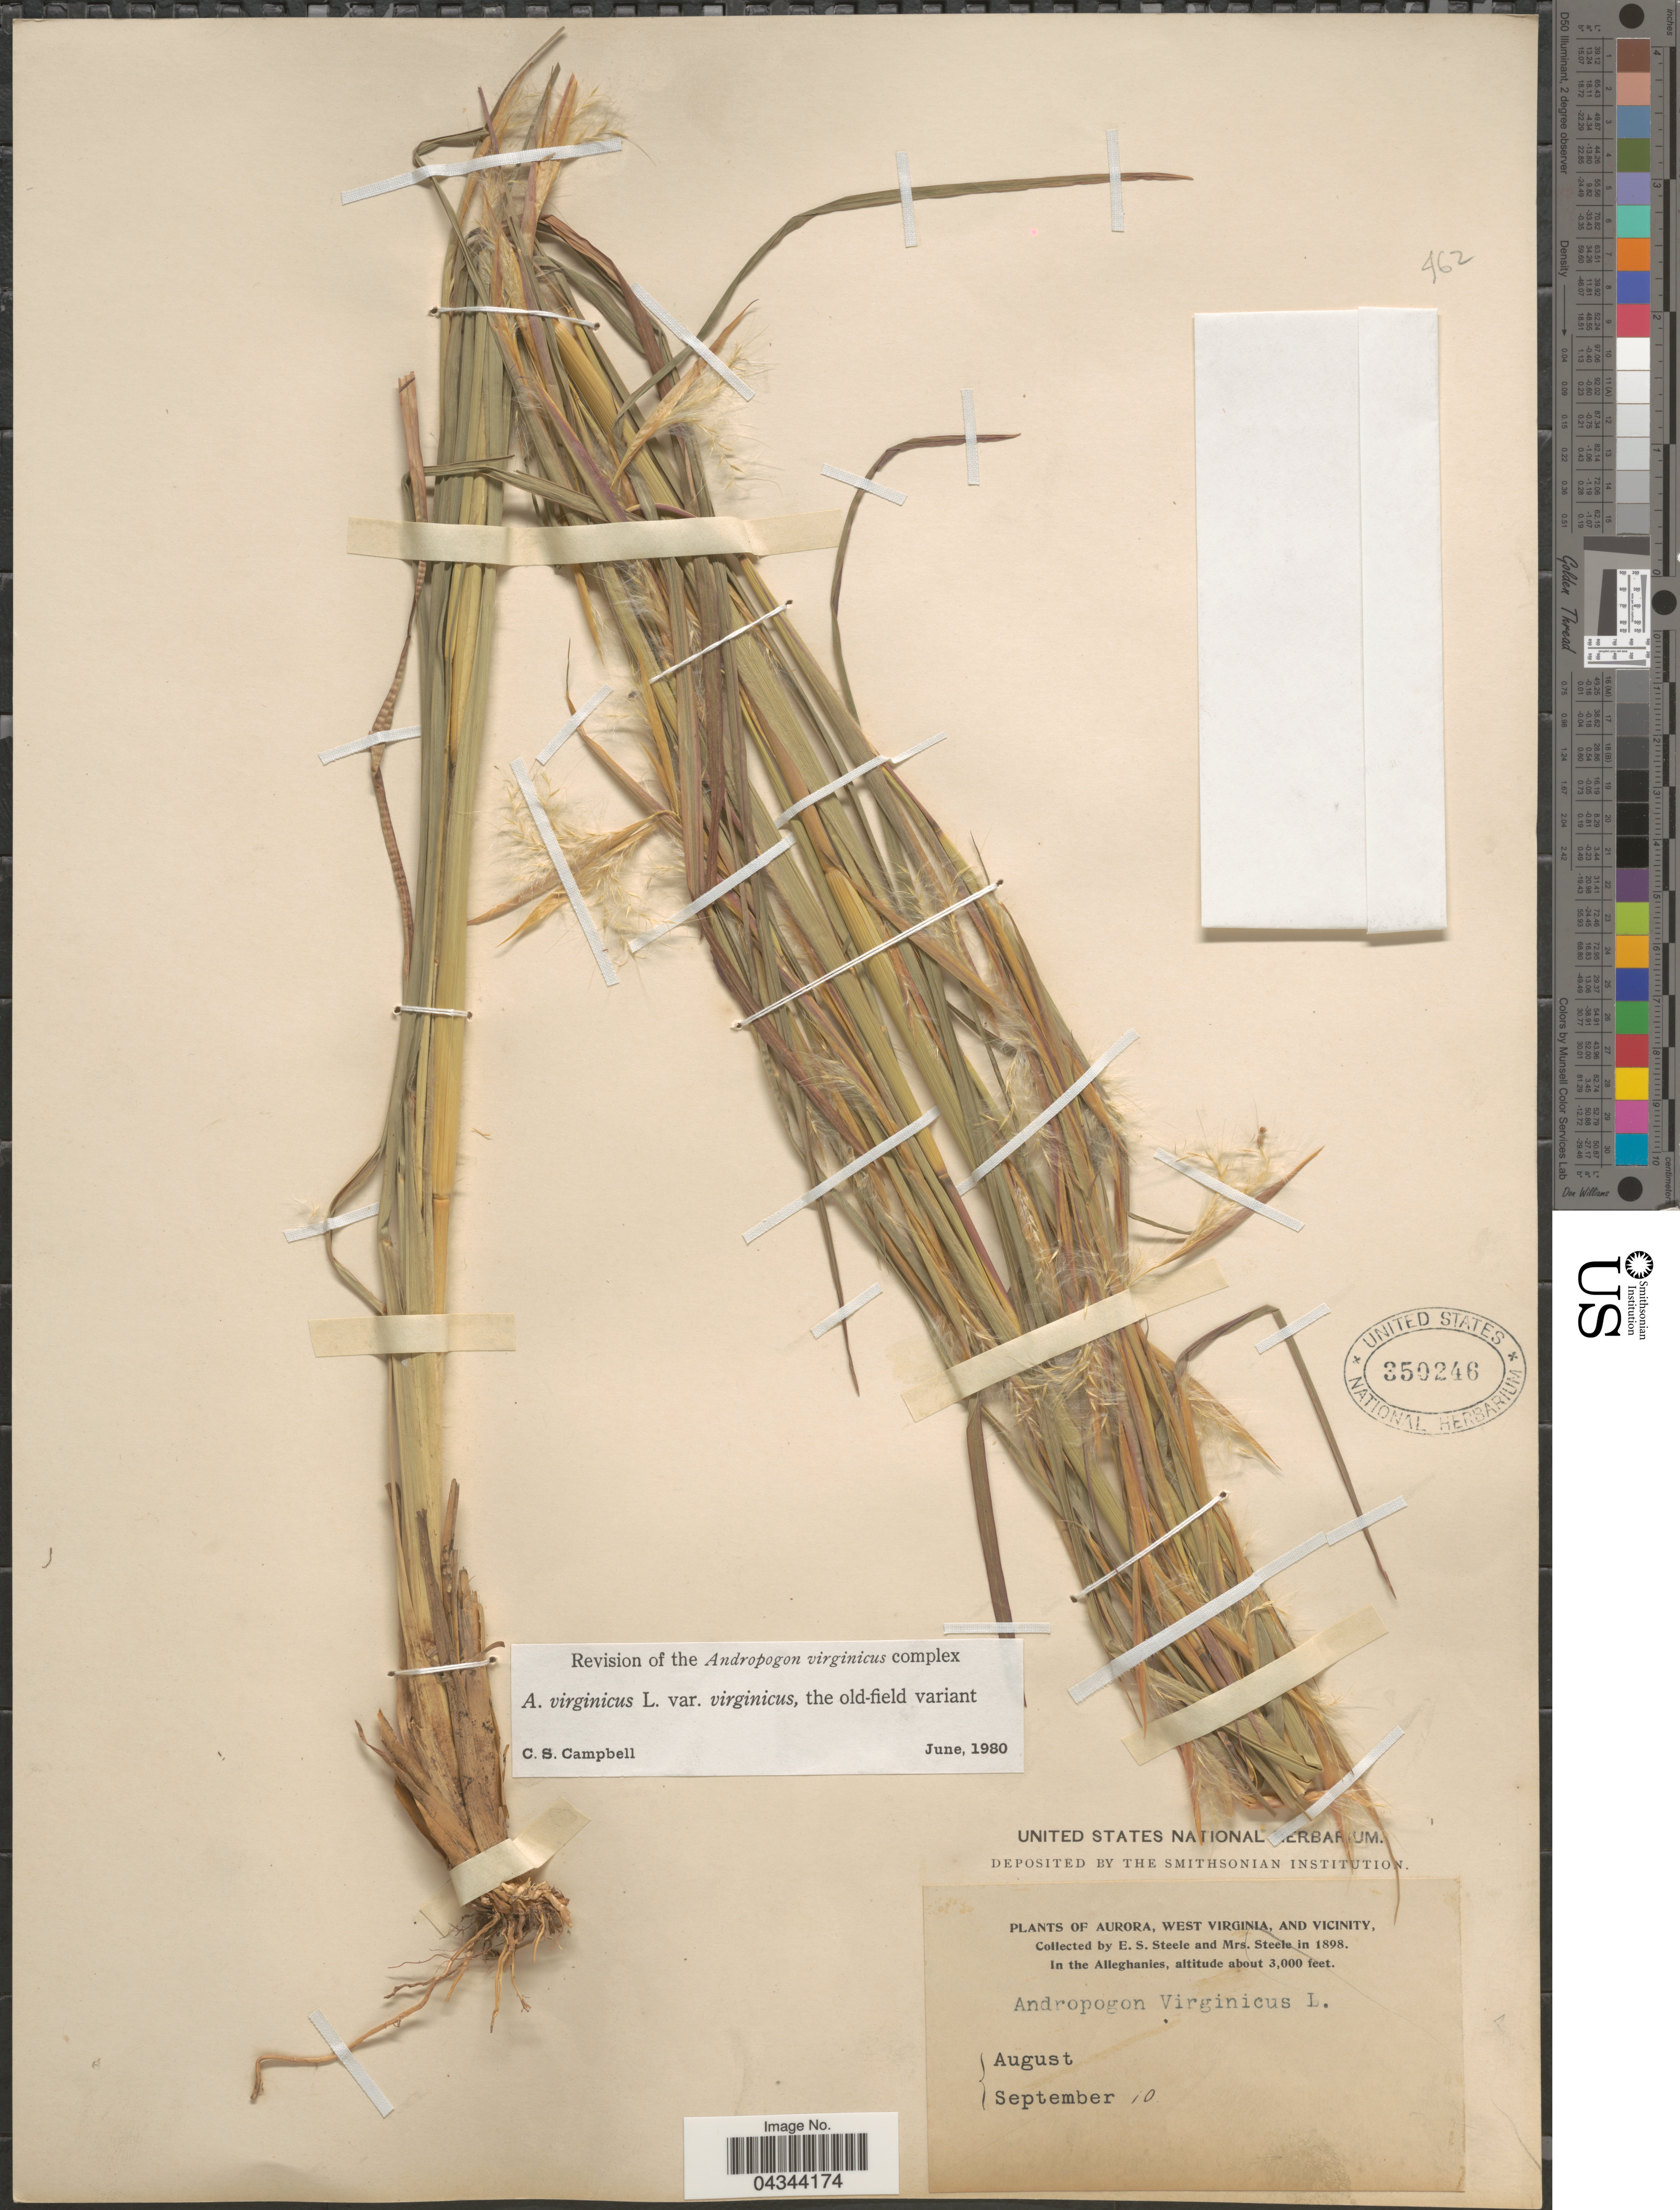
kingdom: Plantae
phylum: Tracheophyta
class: Liliopsida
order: Poales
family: Poaceae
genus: Andropogon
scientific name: Andropogon virginicus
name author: L.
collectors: E. Steele & Mrs. E. S. Steele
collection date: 1898-09-10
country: United States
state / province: West Virginia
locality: Aurora and vicinity. In the Alleghanies.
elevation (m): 914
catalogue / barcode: US 350246